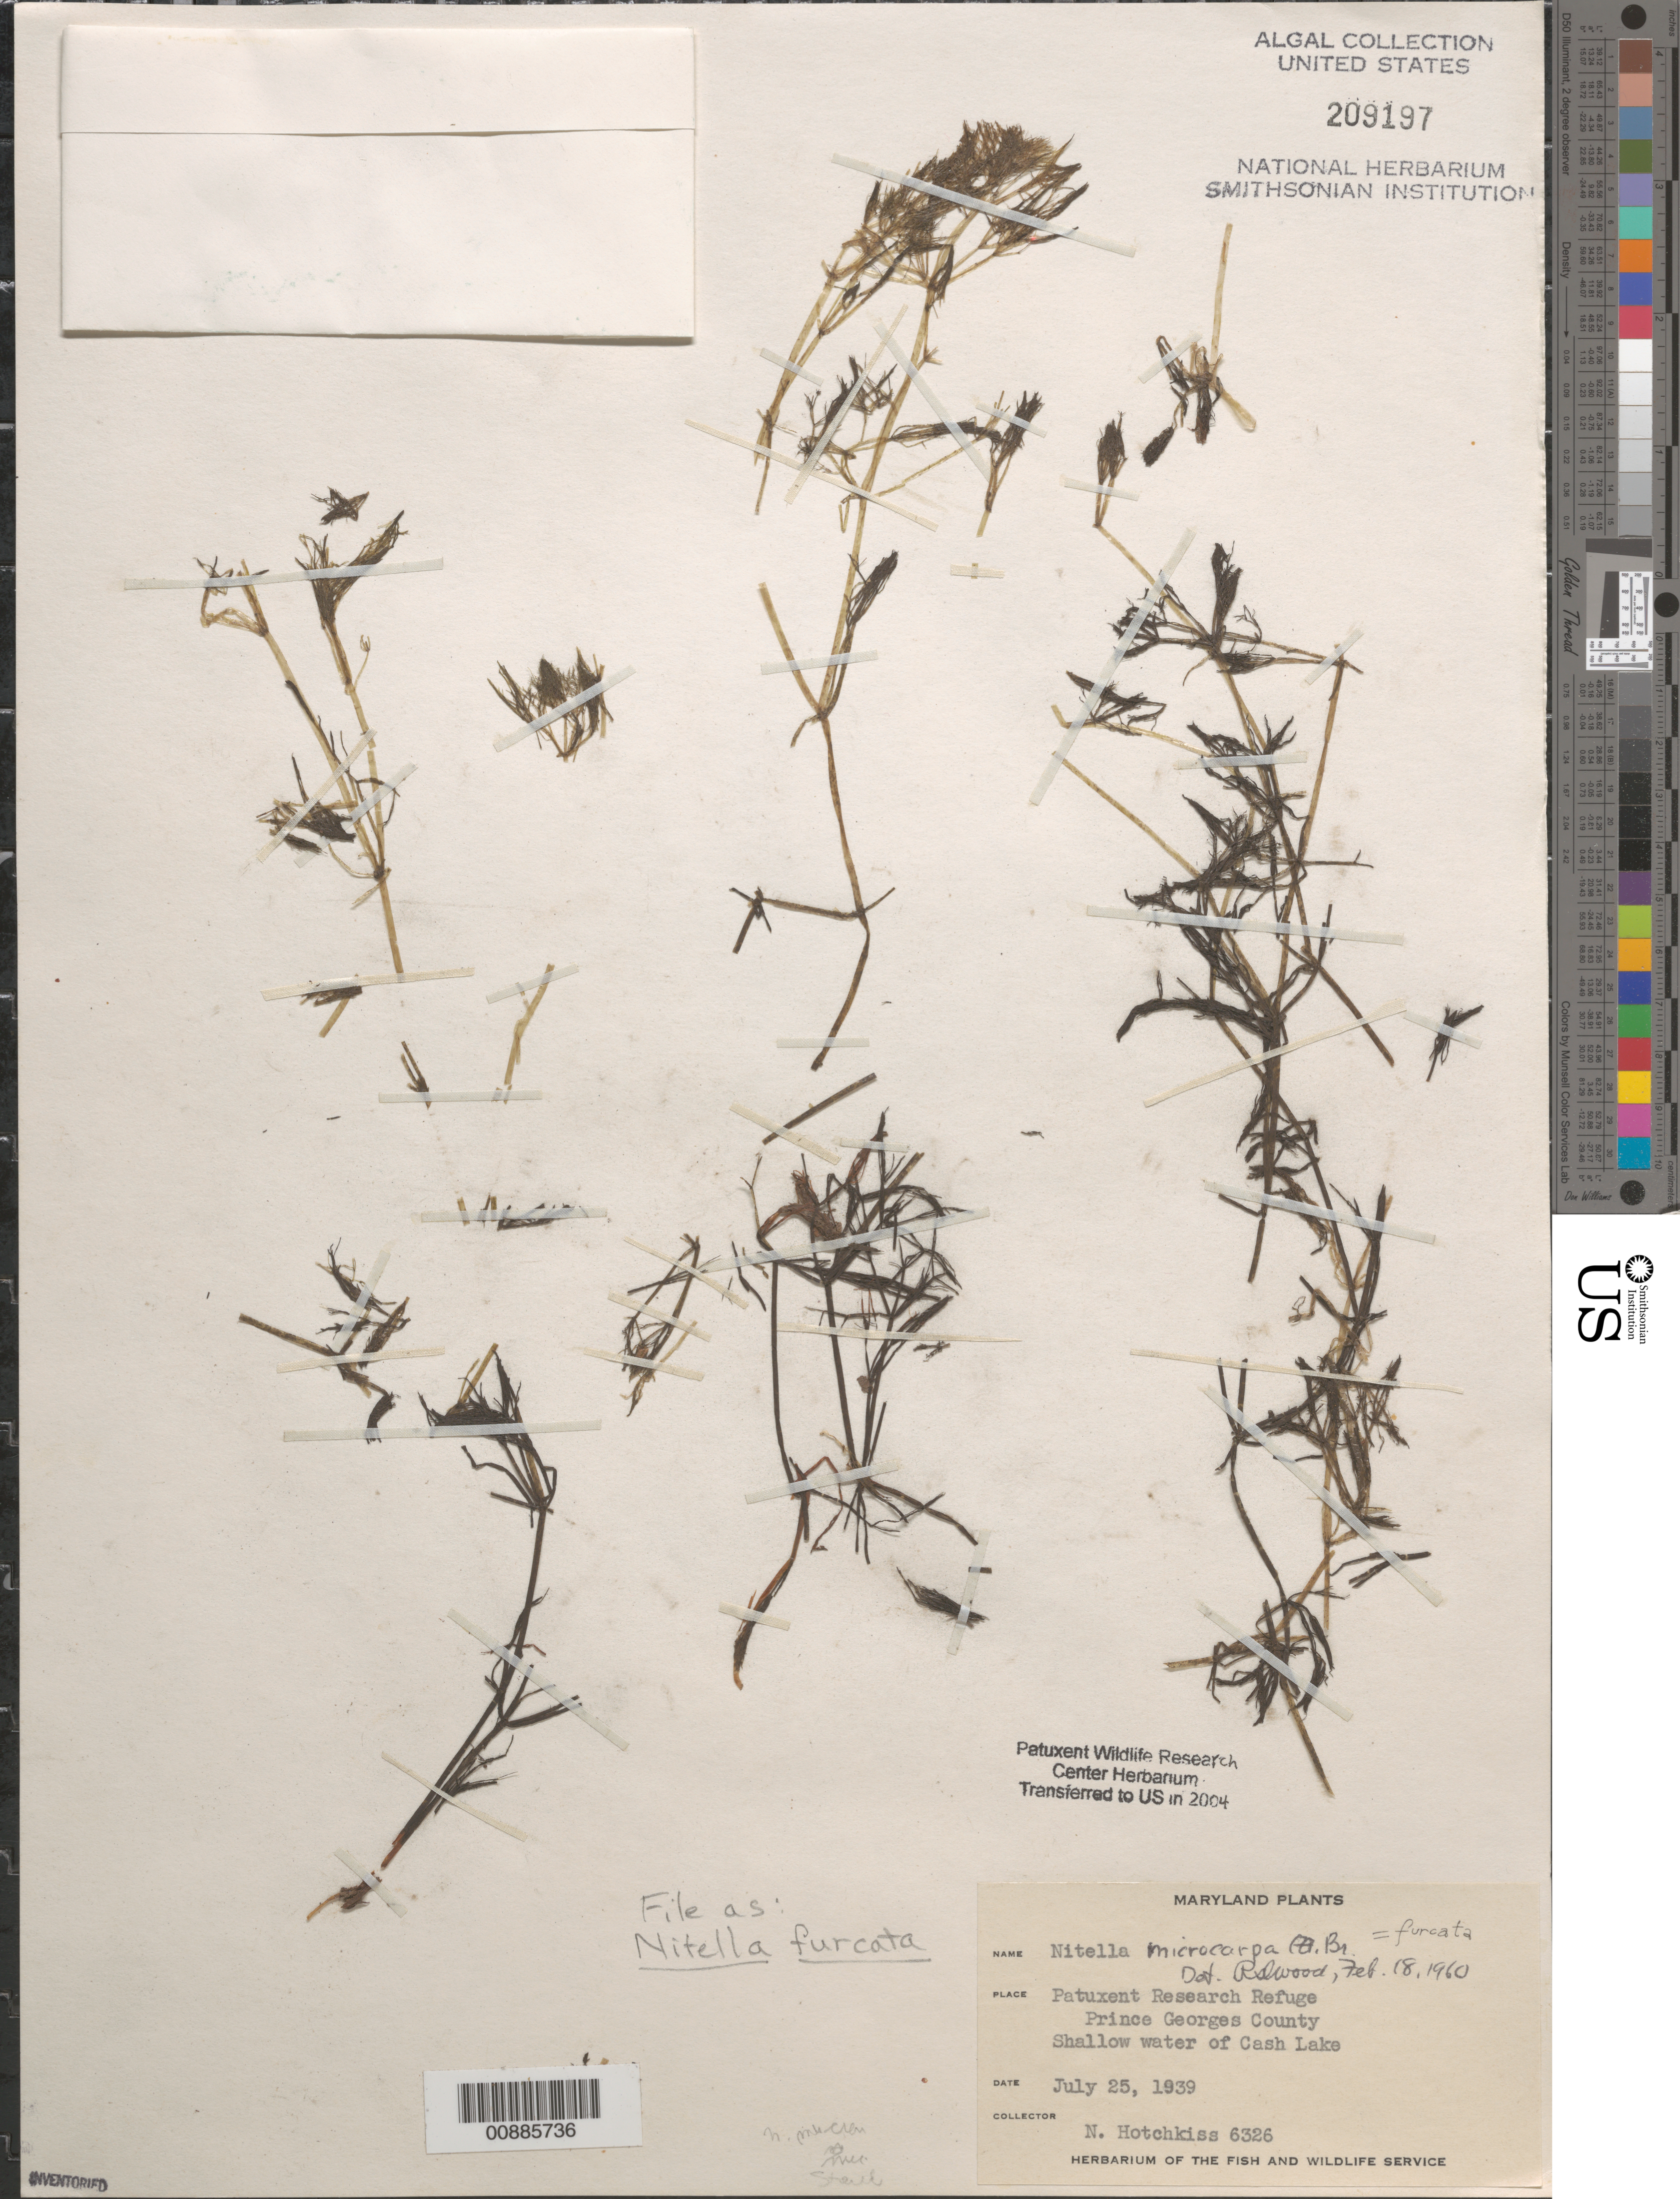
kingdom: Plantae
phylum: Charophyta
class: Charophyceae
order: Charales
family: Characeae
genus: Nitella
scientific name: Nitella furcata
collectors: N. Hotchkiss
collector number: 6326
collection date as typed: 25 Jul 1939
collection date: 1939-07-25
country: United States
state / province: Maryland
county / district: Prince George's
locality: Patuxent Research Refuge, Cash Lake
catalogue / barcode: US 209197